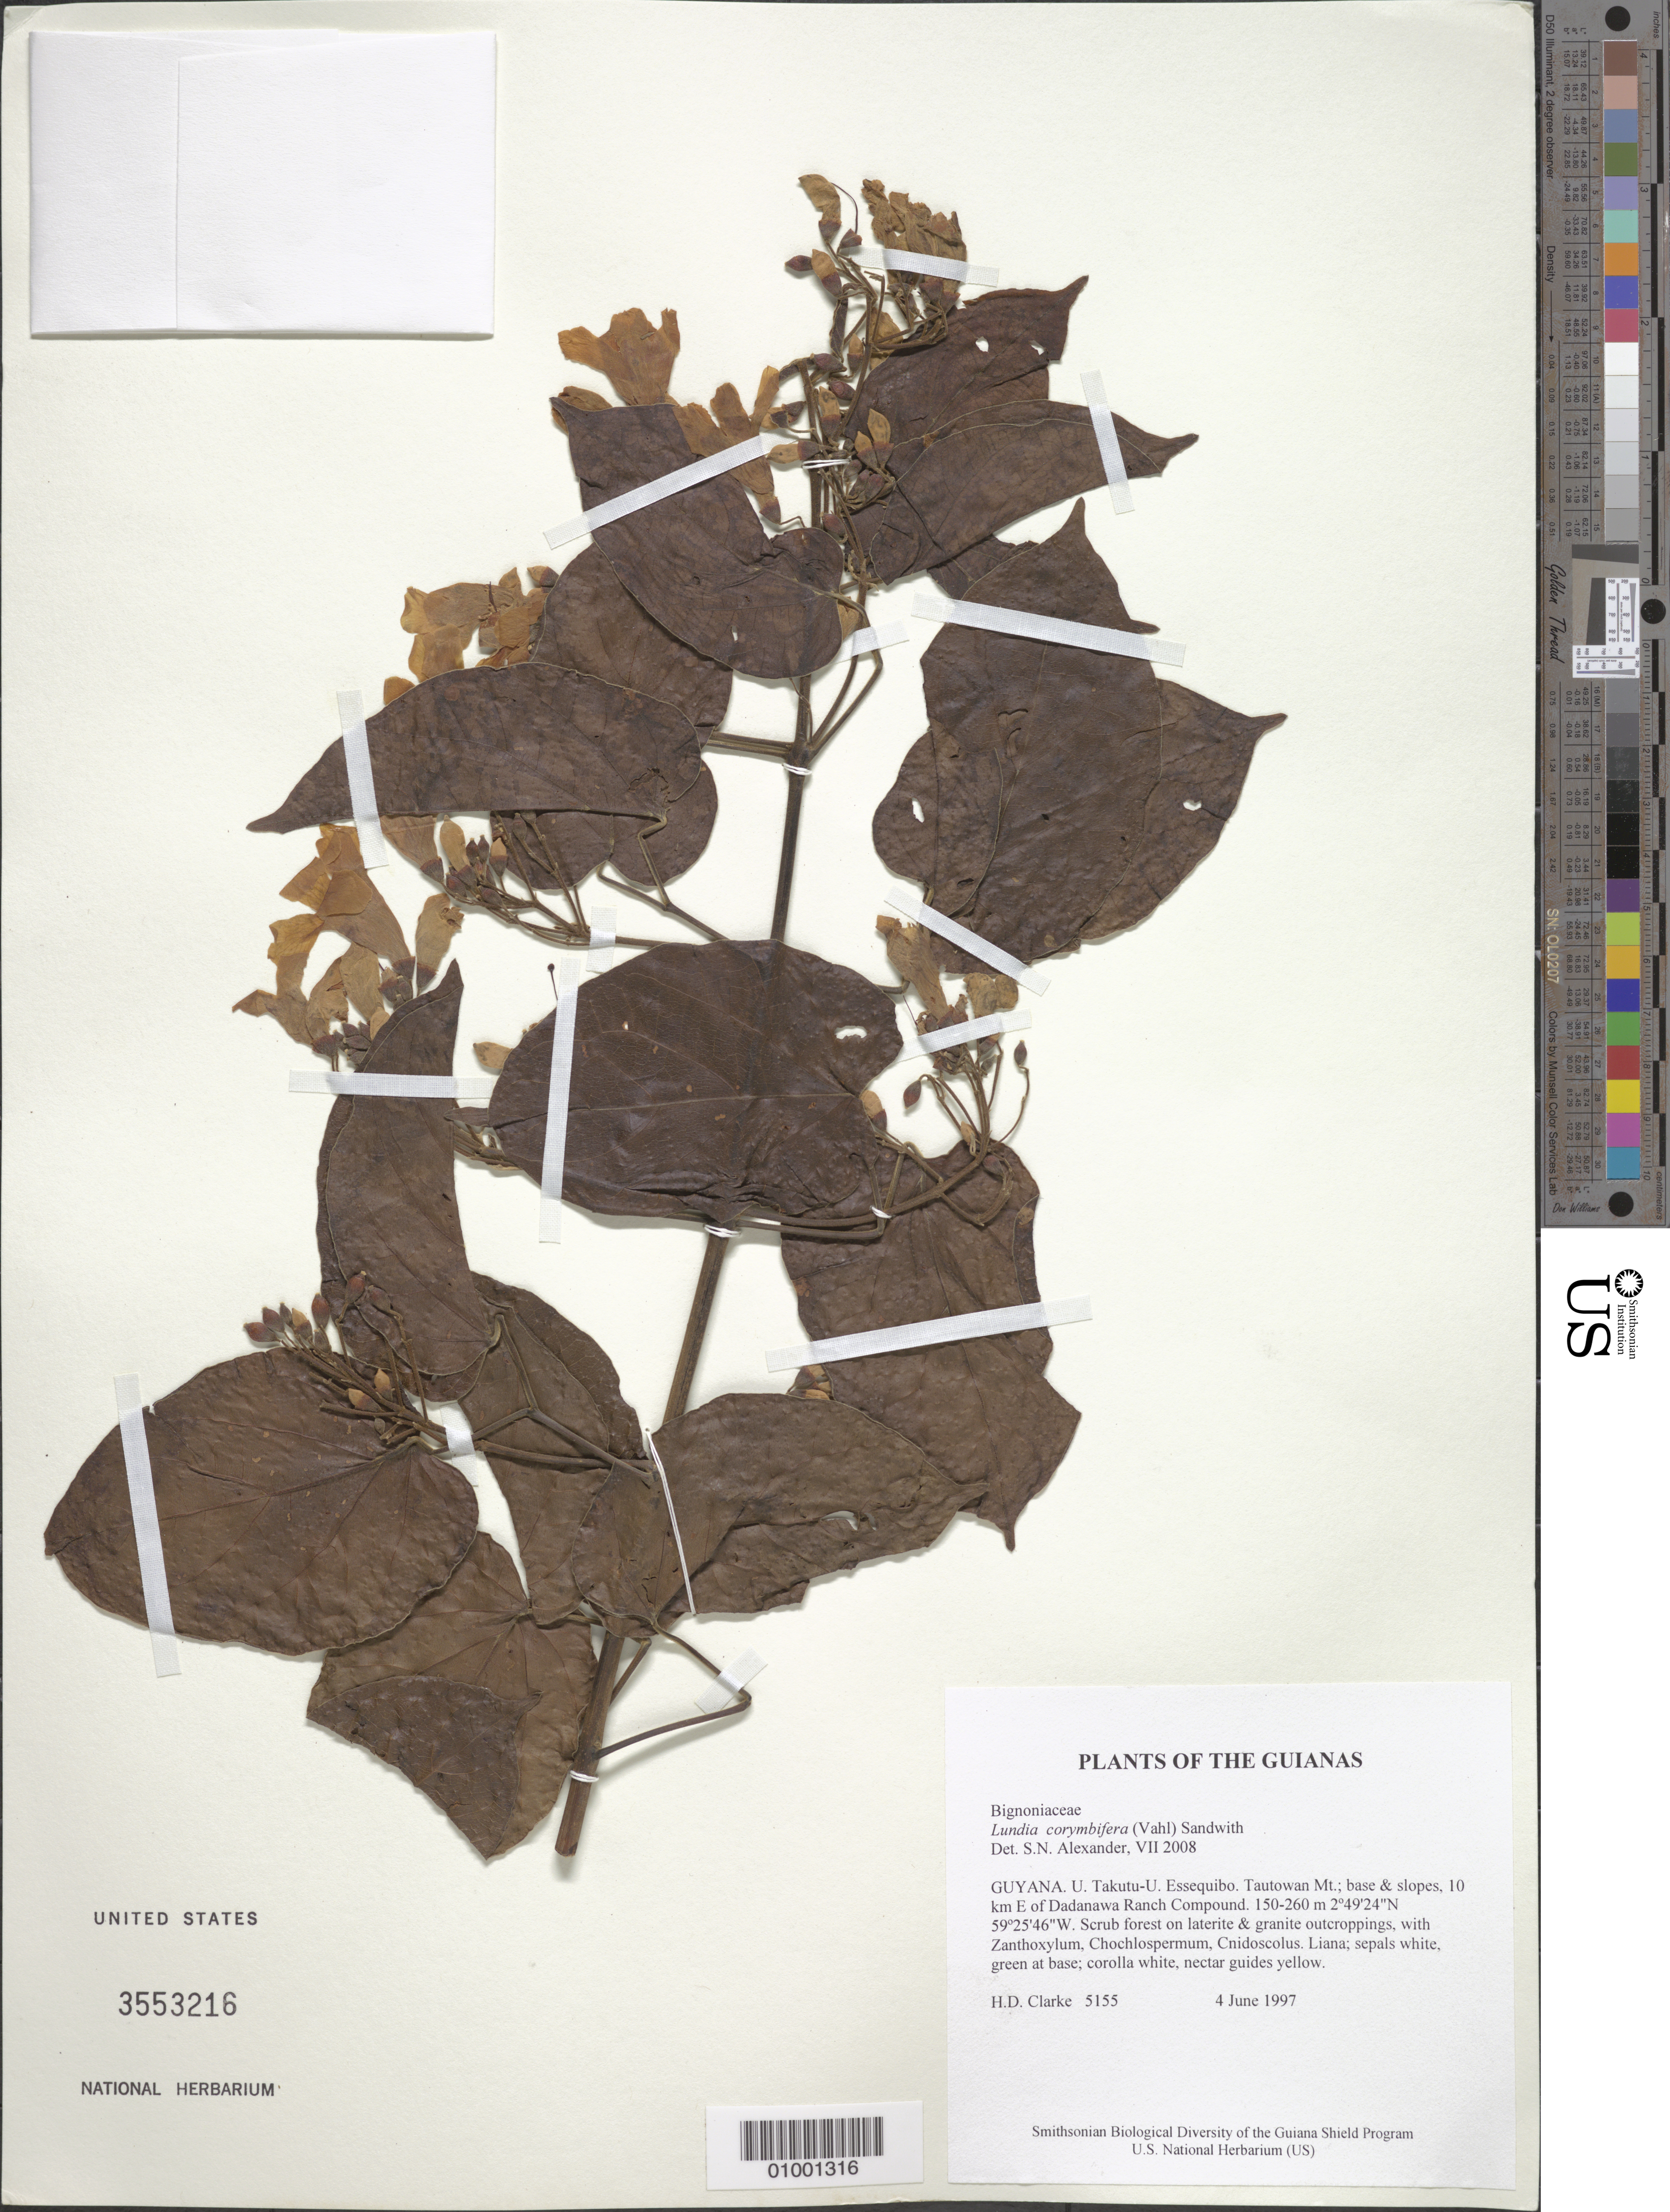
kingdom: Plantae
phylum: Tracheophyta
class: Magnoliopsida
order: Lamiales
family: Bignoniaceae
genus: Lundia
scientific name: Lundia corymbifera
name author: (Vahl) Sandwith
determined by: Alexander, S. N.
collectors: H. D. Clarke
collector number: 5155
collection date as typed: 4 June 1997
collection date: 1997-06-04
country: Guyana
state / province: U. Takutu-U. Essequibo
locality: Tautowan Mt.; base & slopes, 10 km E of Dadanawa Ranch Compound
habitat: Scrub forest on laterite & granite outcroppings, with Zanthoxylum, Chochlospermum, Cnidoscolus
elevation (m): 150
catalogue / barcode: US 3553216